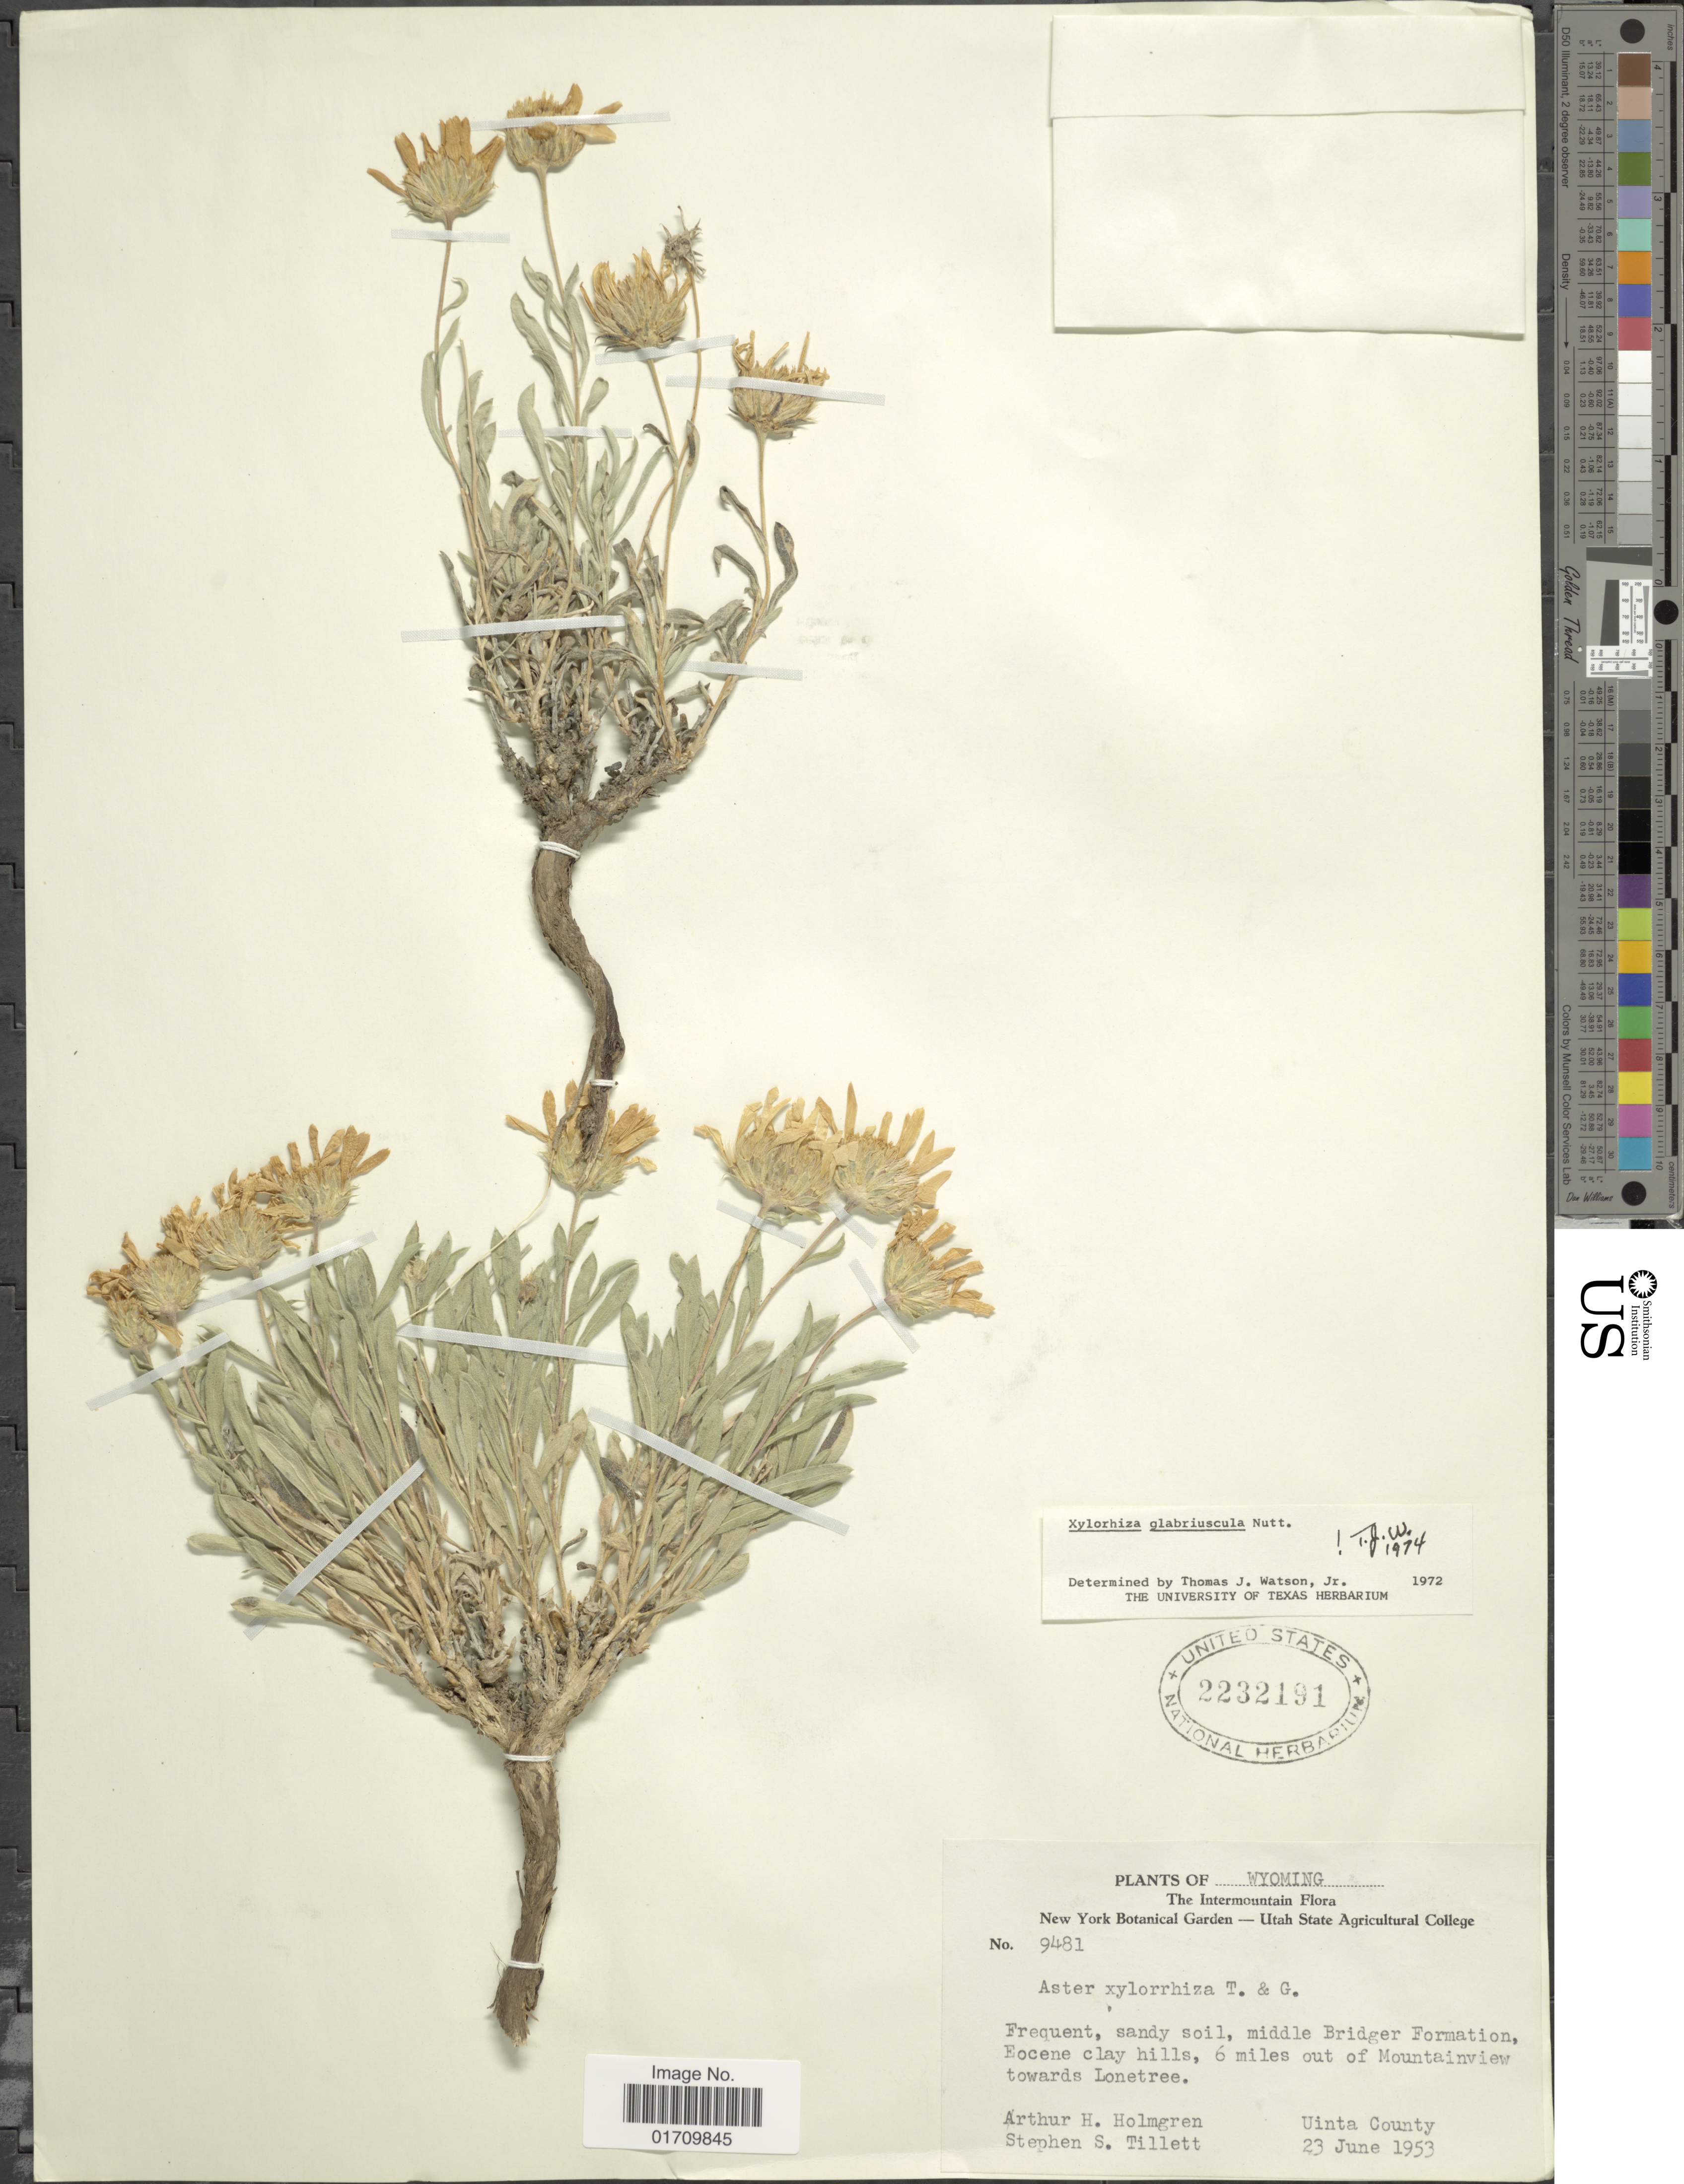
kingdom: Plantae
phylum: Tracheophyta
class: Magnoliopsida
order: Asterales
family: Asteraceae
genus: Xylorhiza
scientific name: Xylorhiza glabriuscula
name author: Nutt.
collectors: A. H. Holmgren & S. S. Tillett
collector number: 9481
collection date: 1953-06-23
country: United States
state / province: Wyoming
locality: Intermountain, middle Bridger Formation, Eocene clay hills, 6 miles out of Mountainview, towards Lonetree, Uinta County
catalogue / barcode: US 2232191